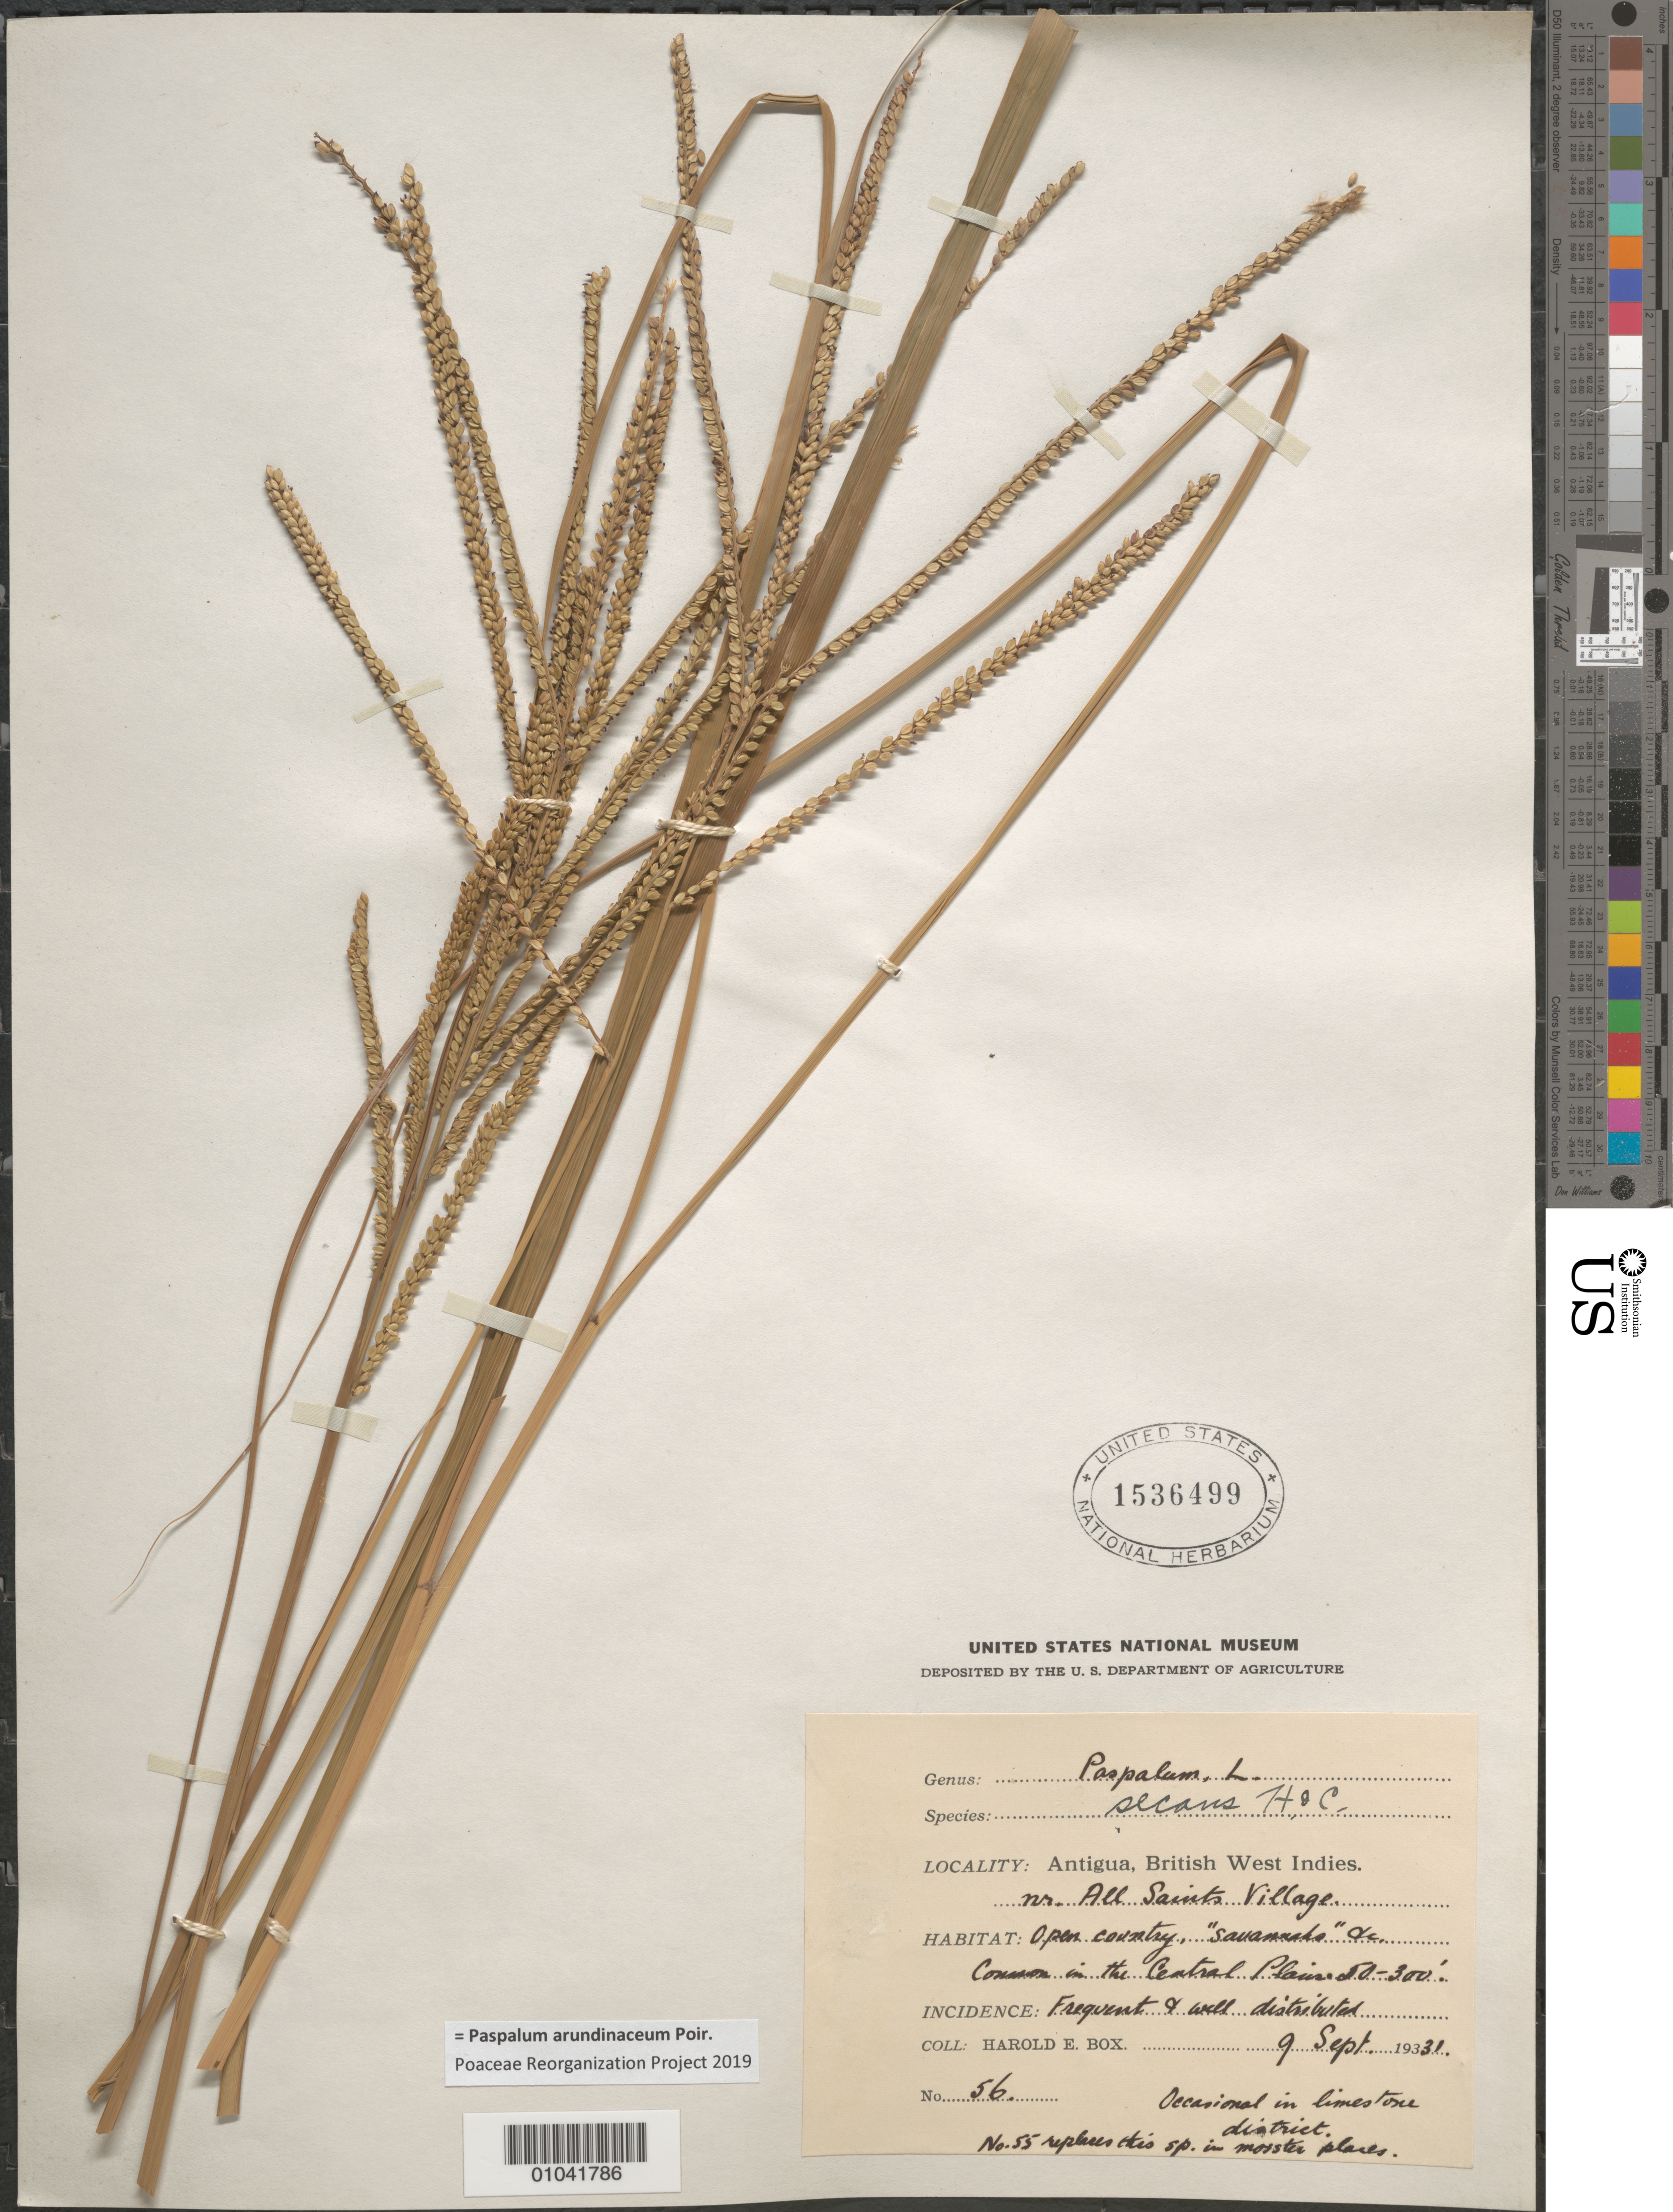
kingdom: Plantae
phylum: Tracheophyta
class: Liliopsida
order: Poales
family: Poaceae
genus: Paspalum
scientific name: Paspalum secans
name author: Hitchc. & Chase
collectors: H. E. Box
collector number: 56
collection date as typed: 09 Sep 1931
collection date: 1931-09-09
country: Antigua and Barbuda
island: Antigua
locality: Near All Saints Village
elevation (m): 15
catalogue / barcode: US 1536499